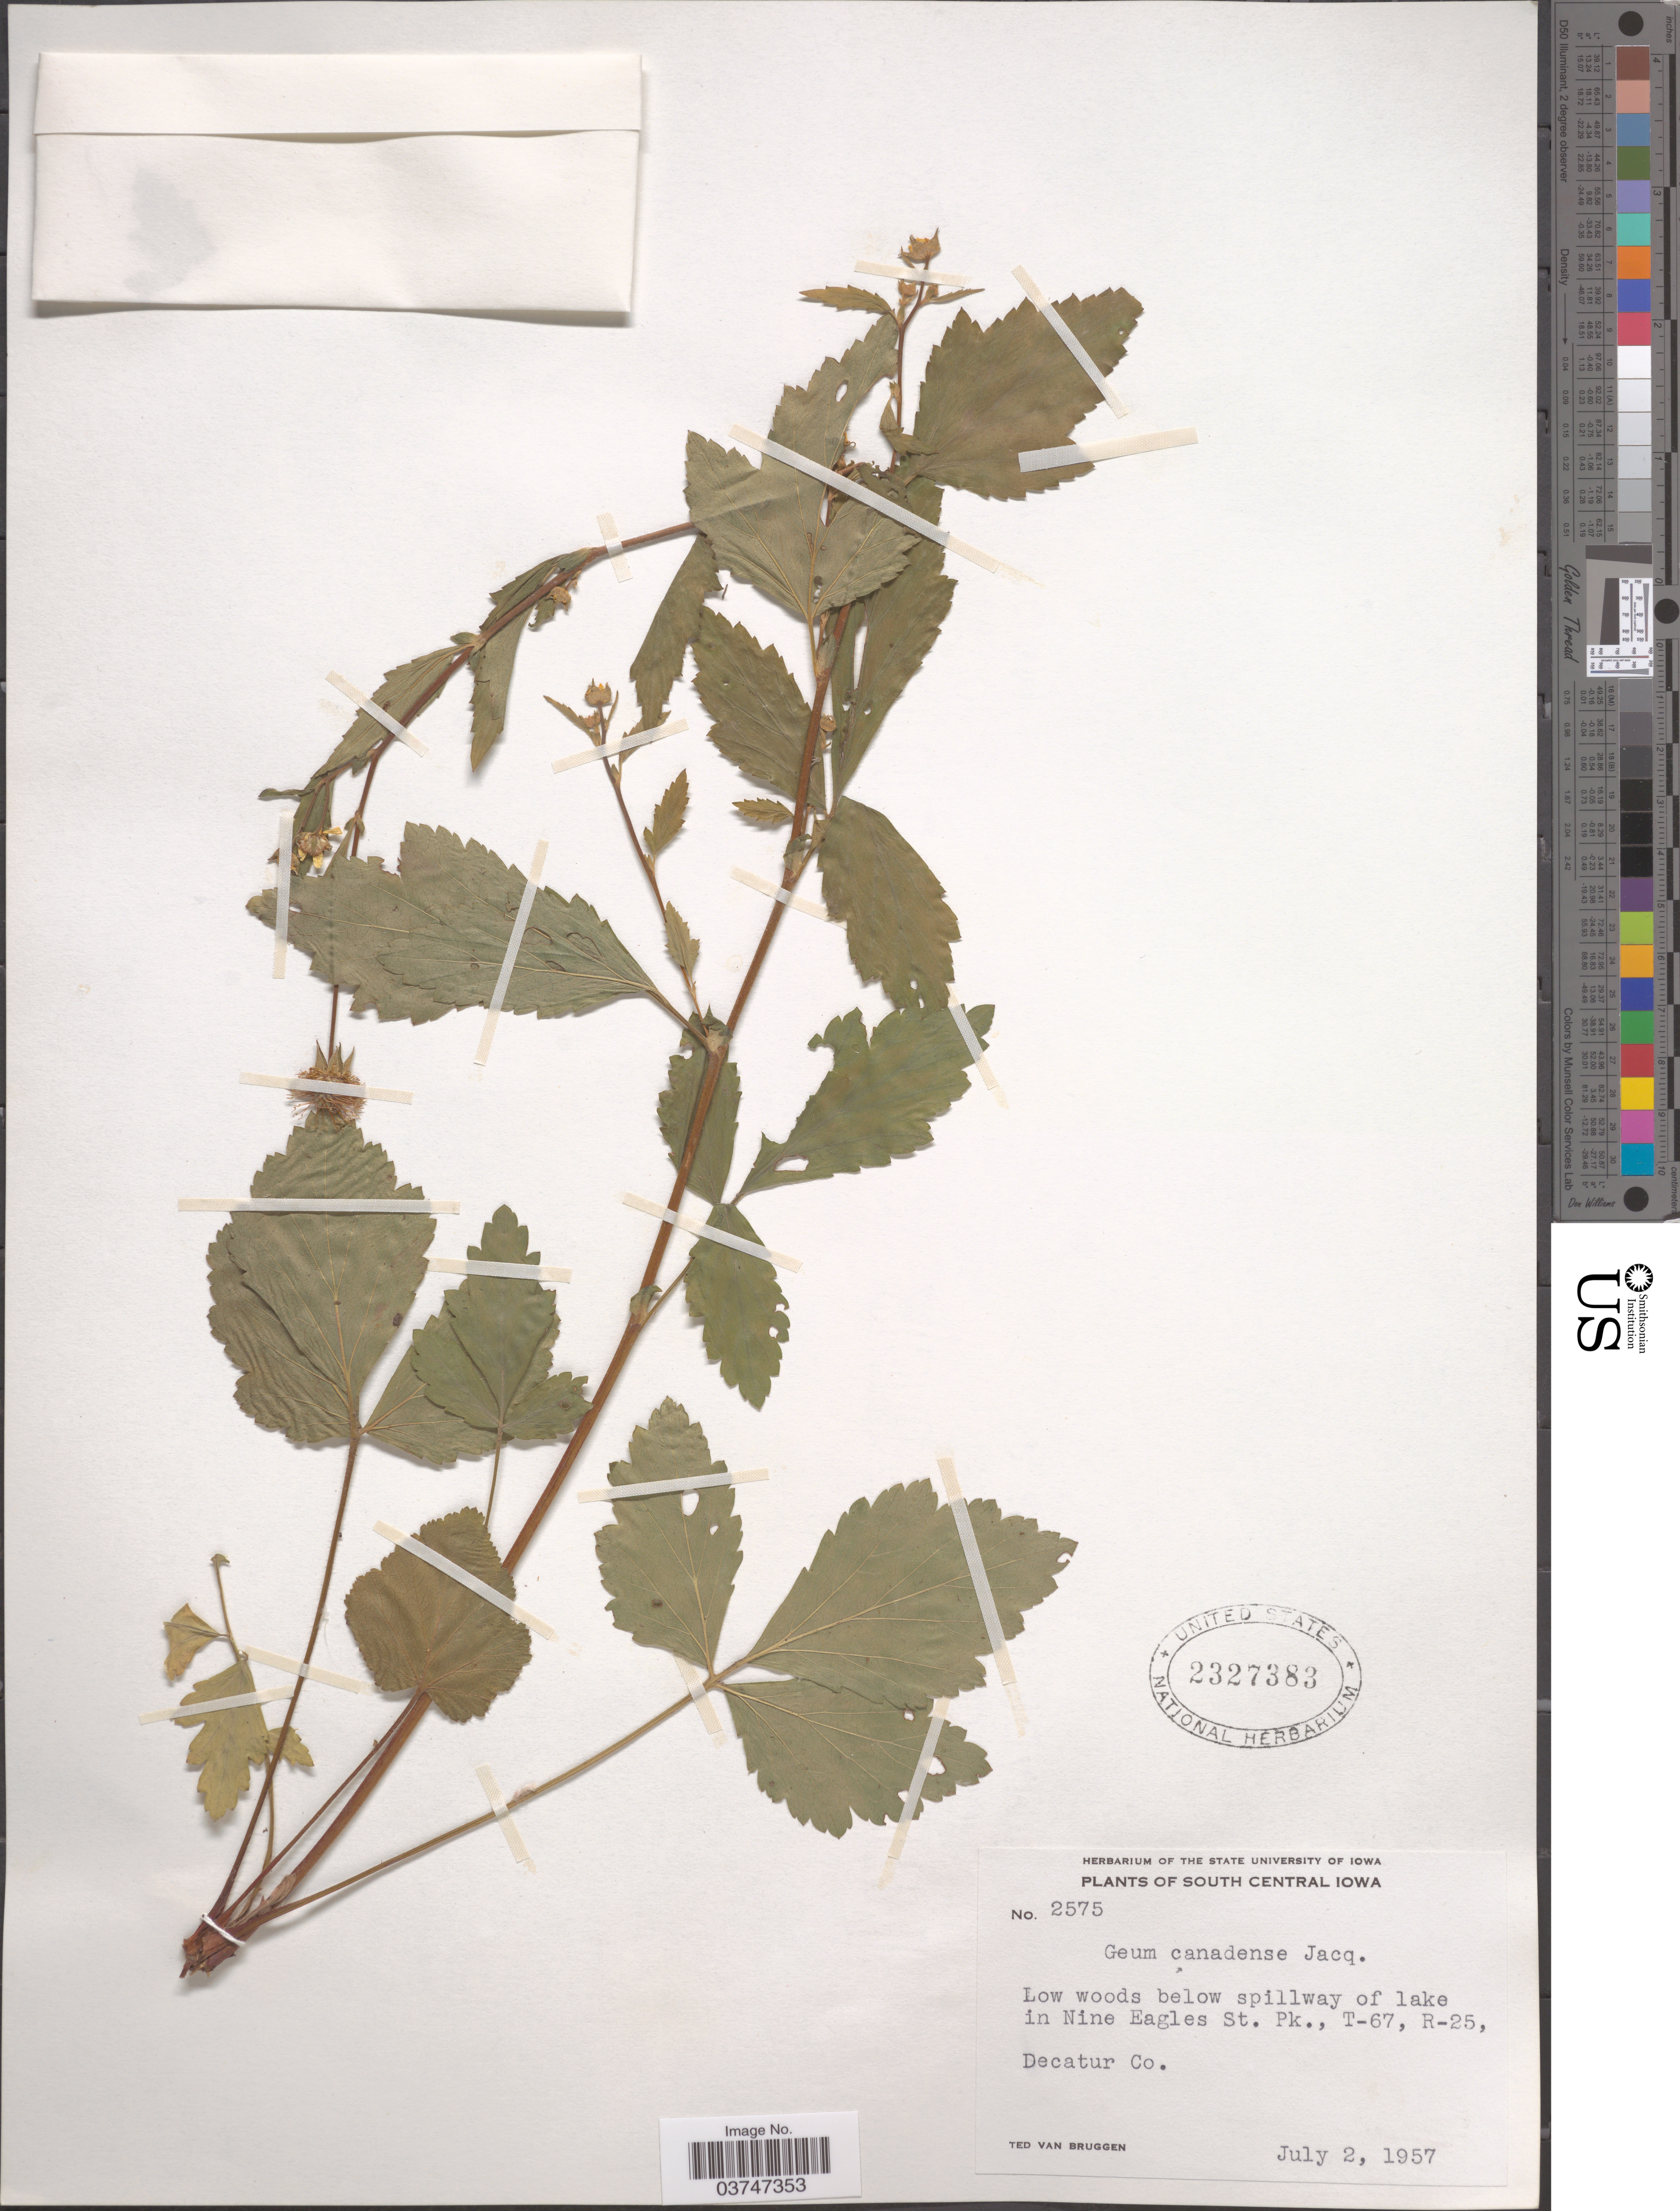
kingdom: Plantae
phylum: Tracheophyta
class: Magnoliopsida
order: Rosales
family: Rosaceae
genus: Geum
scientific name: Geum canadense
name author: Jacq.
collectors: T. van Bruggen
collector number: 2575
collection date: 1957-07-02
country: United States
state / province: Iowa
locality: South Central Iowa. Low woods below spillway of lake in Nine Eagles St. Pk., T-67, R-25. Decatur Co.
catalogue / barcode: US 2327383